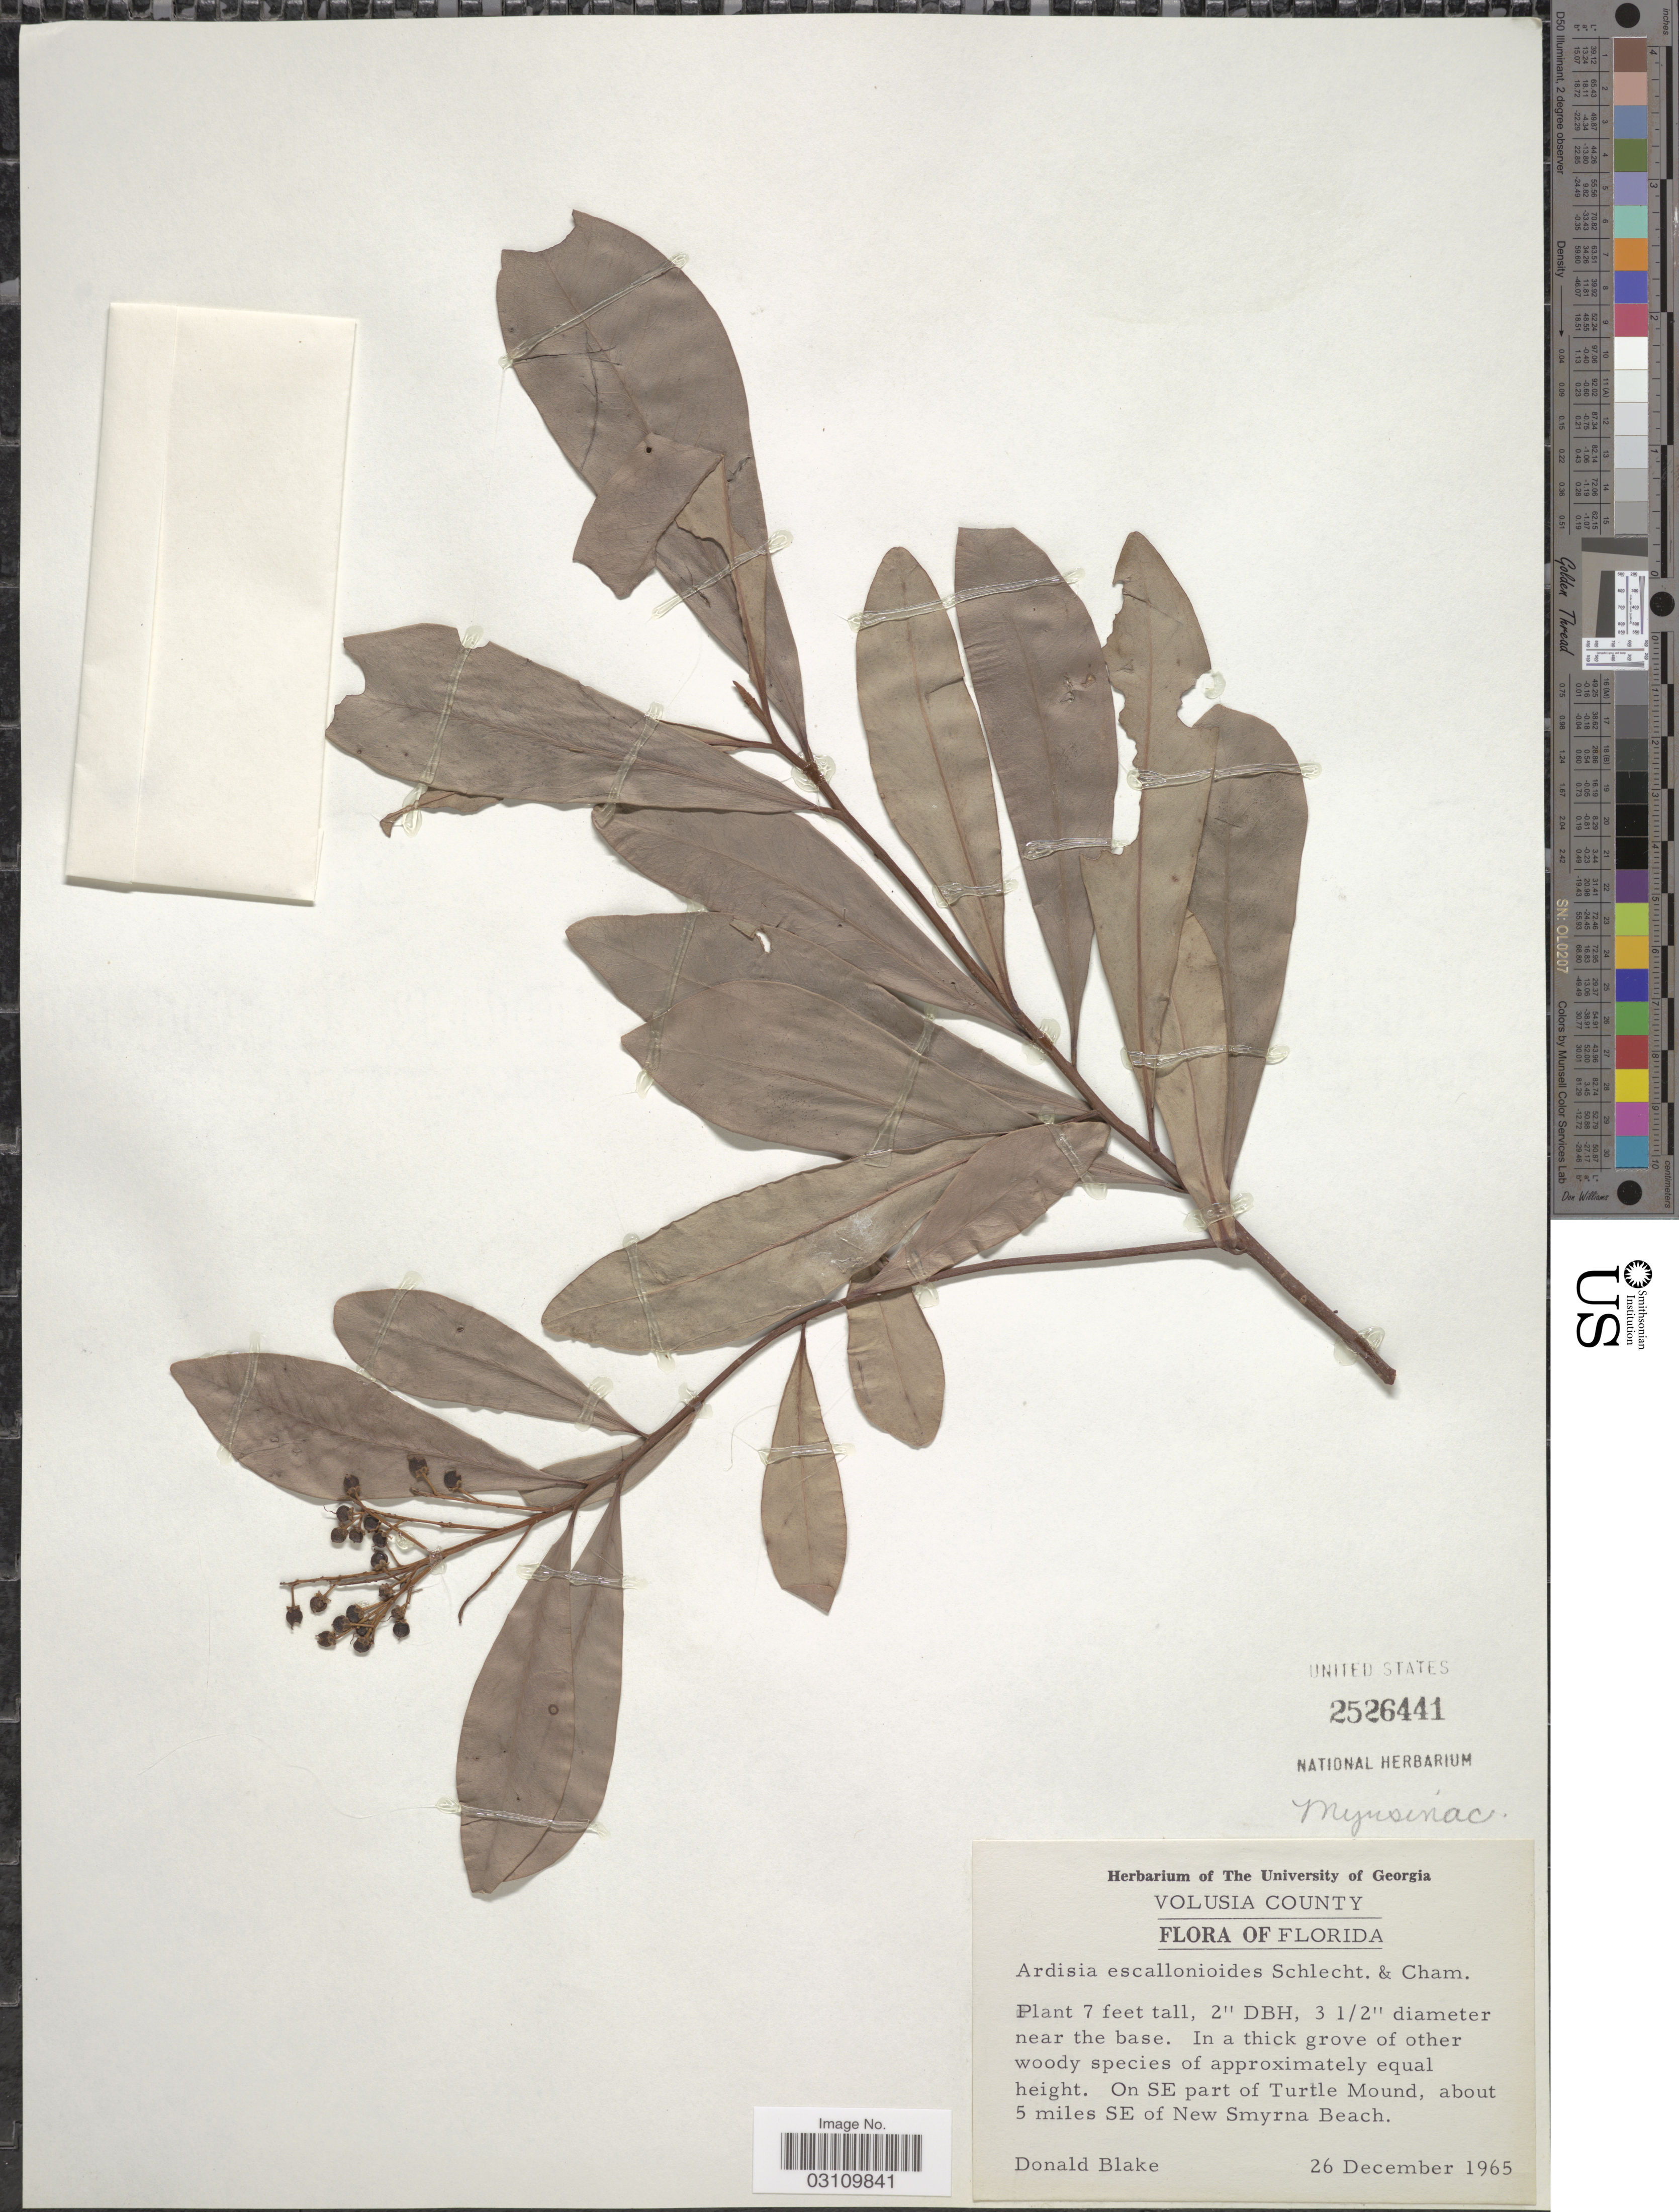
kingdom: Plantae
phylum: Tracheophyta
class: Magnoliopsida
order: Ericales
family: Primulaceae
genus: Ardisia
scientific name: Ardisia escallonioides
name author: Schltdl. & Cham.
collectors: D. Blake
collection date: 1965-12-26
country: United States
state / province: Florida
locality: Volusia County, On SE part of Turtle Mound, about 5 miles SE of New Smyrna Beach.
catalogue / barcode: US 2526441